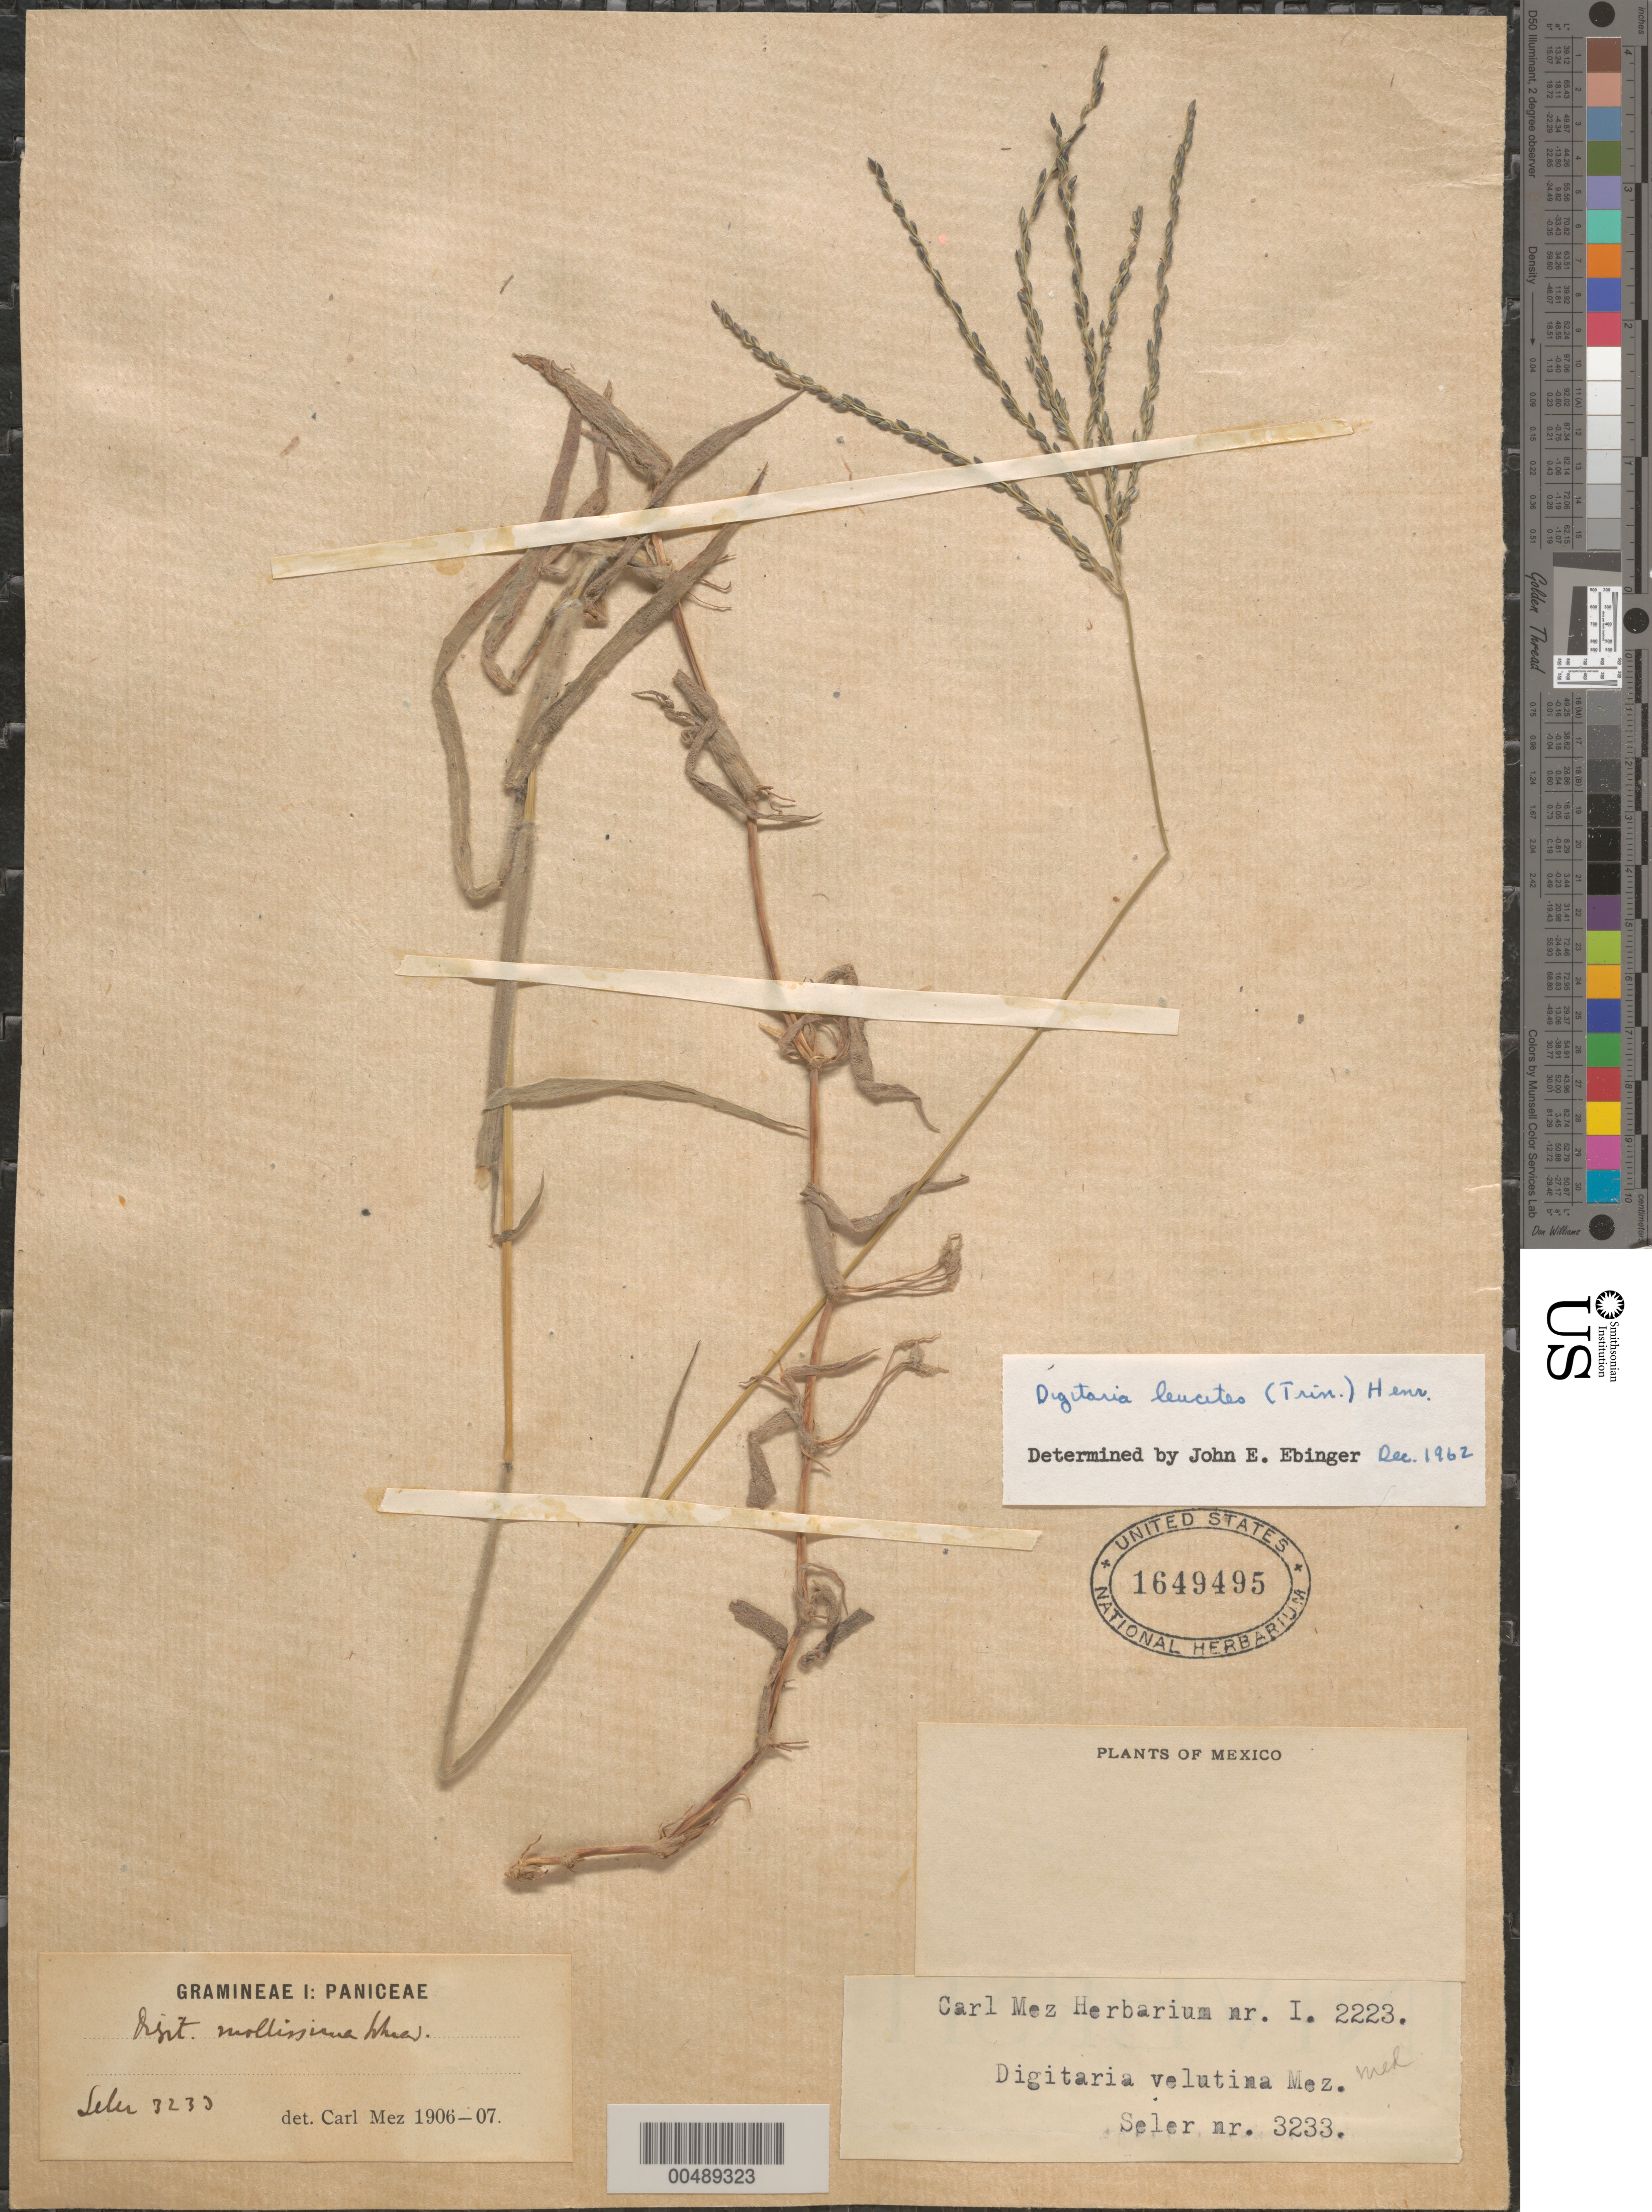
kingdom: Plantae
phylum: Tracheophyta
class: Liliopsida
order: Poales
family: Poaceae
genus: Digitaria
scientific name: Digitaria leucites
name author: (Trin.) Henr.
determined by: Ebinger, John E.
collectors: -. Seler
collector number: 3233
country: Mexico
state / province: Durango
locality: San Ramon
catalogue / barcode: US 1649495